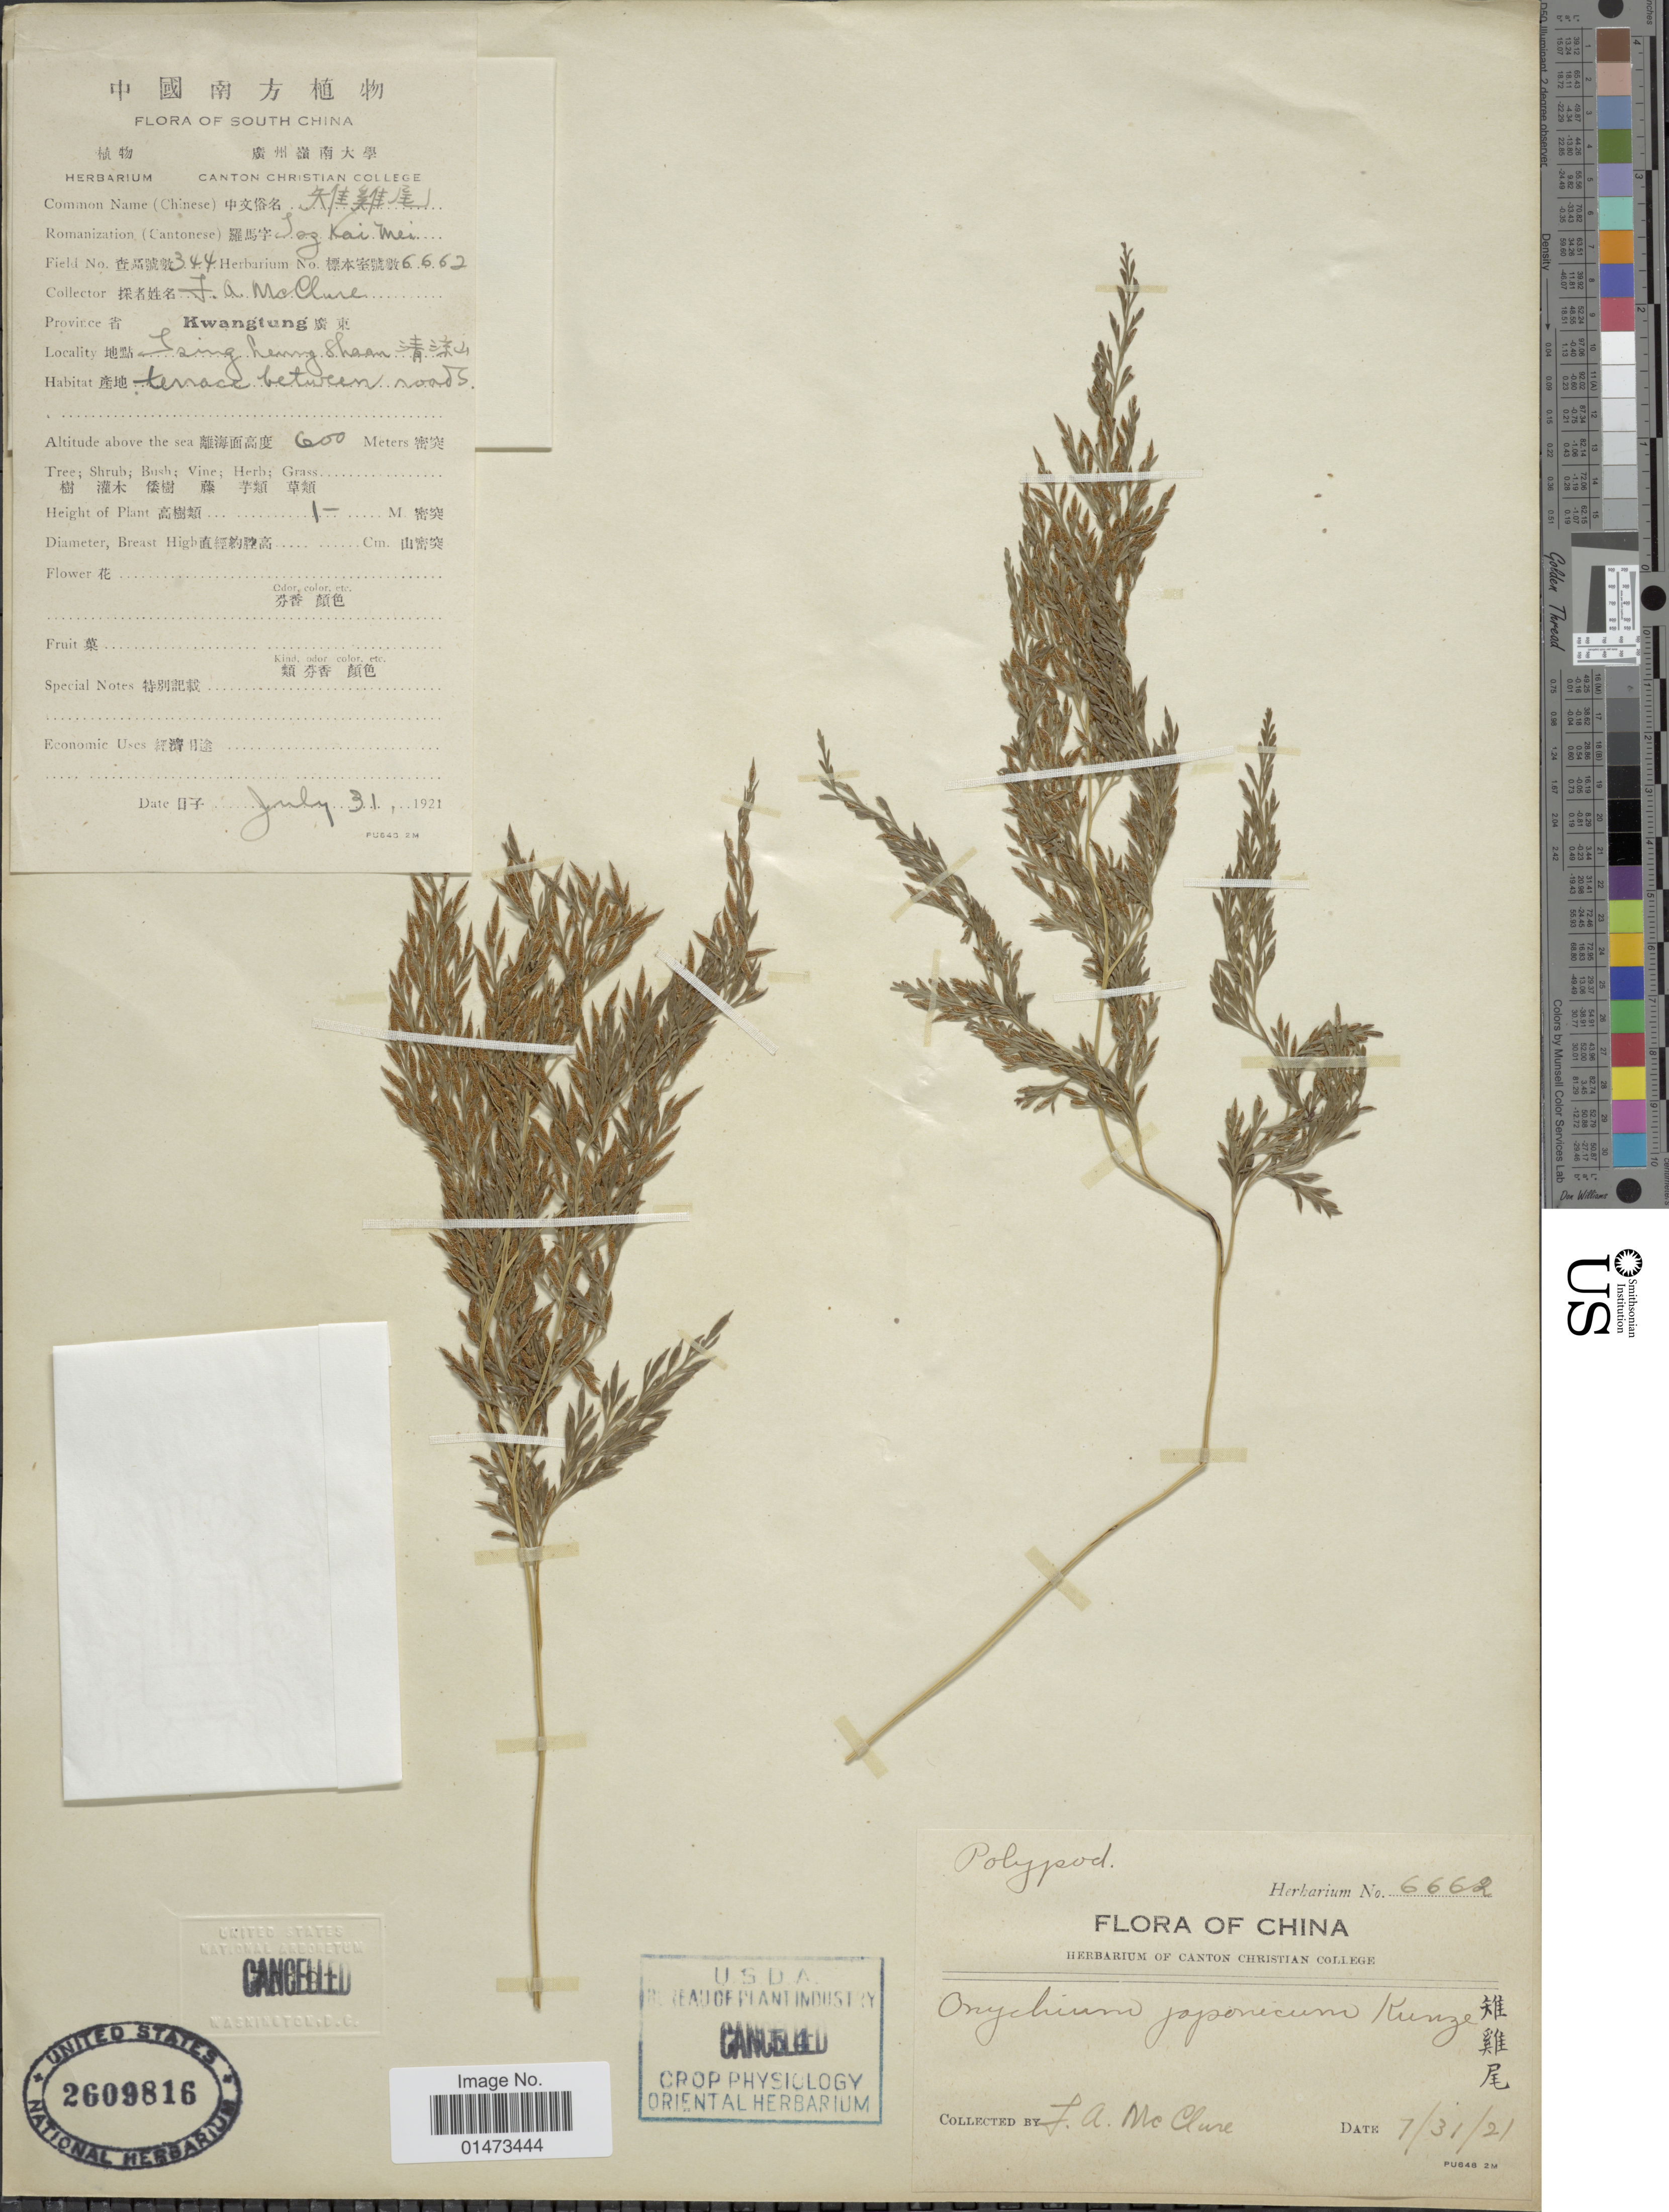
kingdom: Plantae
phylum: Tracheophyta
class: Polypodiopsida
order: Polypodiales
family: Pteridaceae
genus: Onychium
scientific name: Onychium japonicum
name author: (Thunb.) Kunze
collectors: F. A. McClure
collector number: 344/6662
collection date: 1921-07-31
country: China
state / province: Guangdong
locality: Kwangtung, Jsing Leng Shaan, terrace between roads. [interpreted]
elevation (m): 600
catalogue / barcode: US 2609816